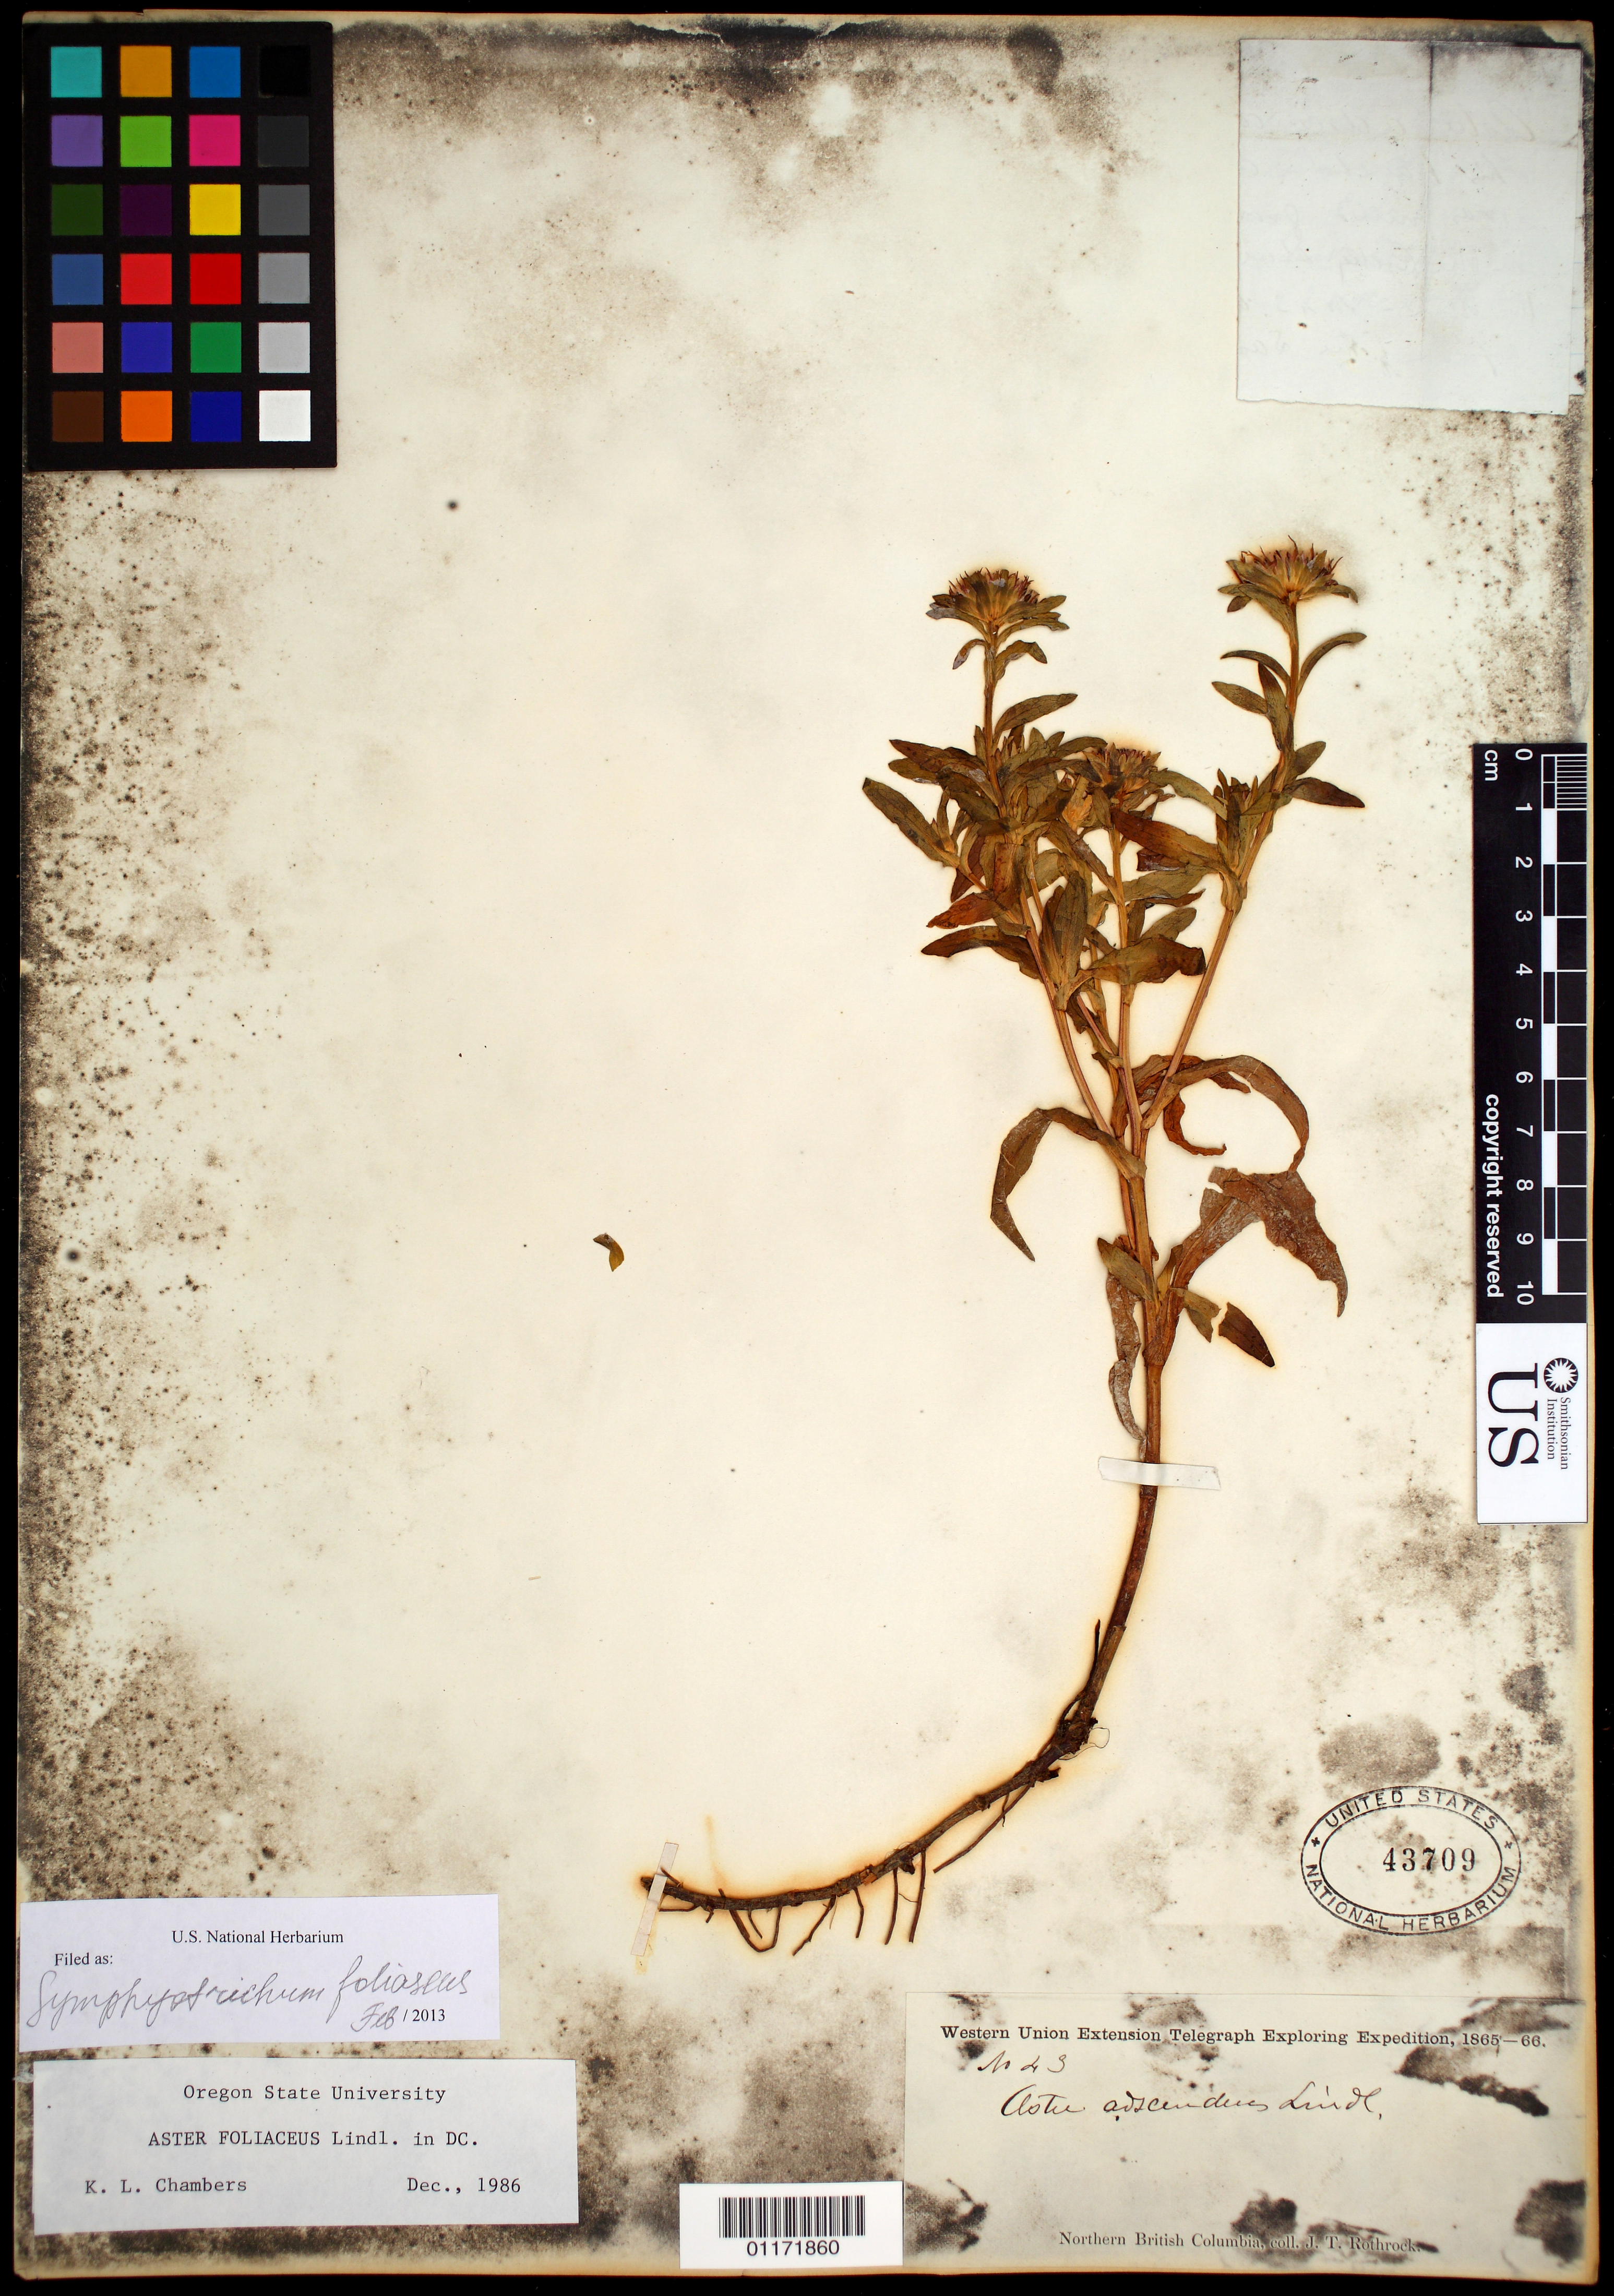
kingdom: Plantae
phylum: Tracheophyta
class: Magnoliopsida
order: Asterales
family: Asteraceae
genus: Symphyotrichum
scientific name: Symphyotrichum foliaceum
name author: (Lindl. ex DC.) G.L. Nesom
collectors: J. T. Rothrock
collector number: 43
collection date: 1865/1866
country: Canada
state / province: British Columbia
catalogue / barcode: US 43709